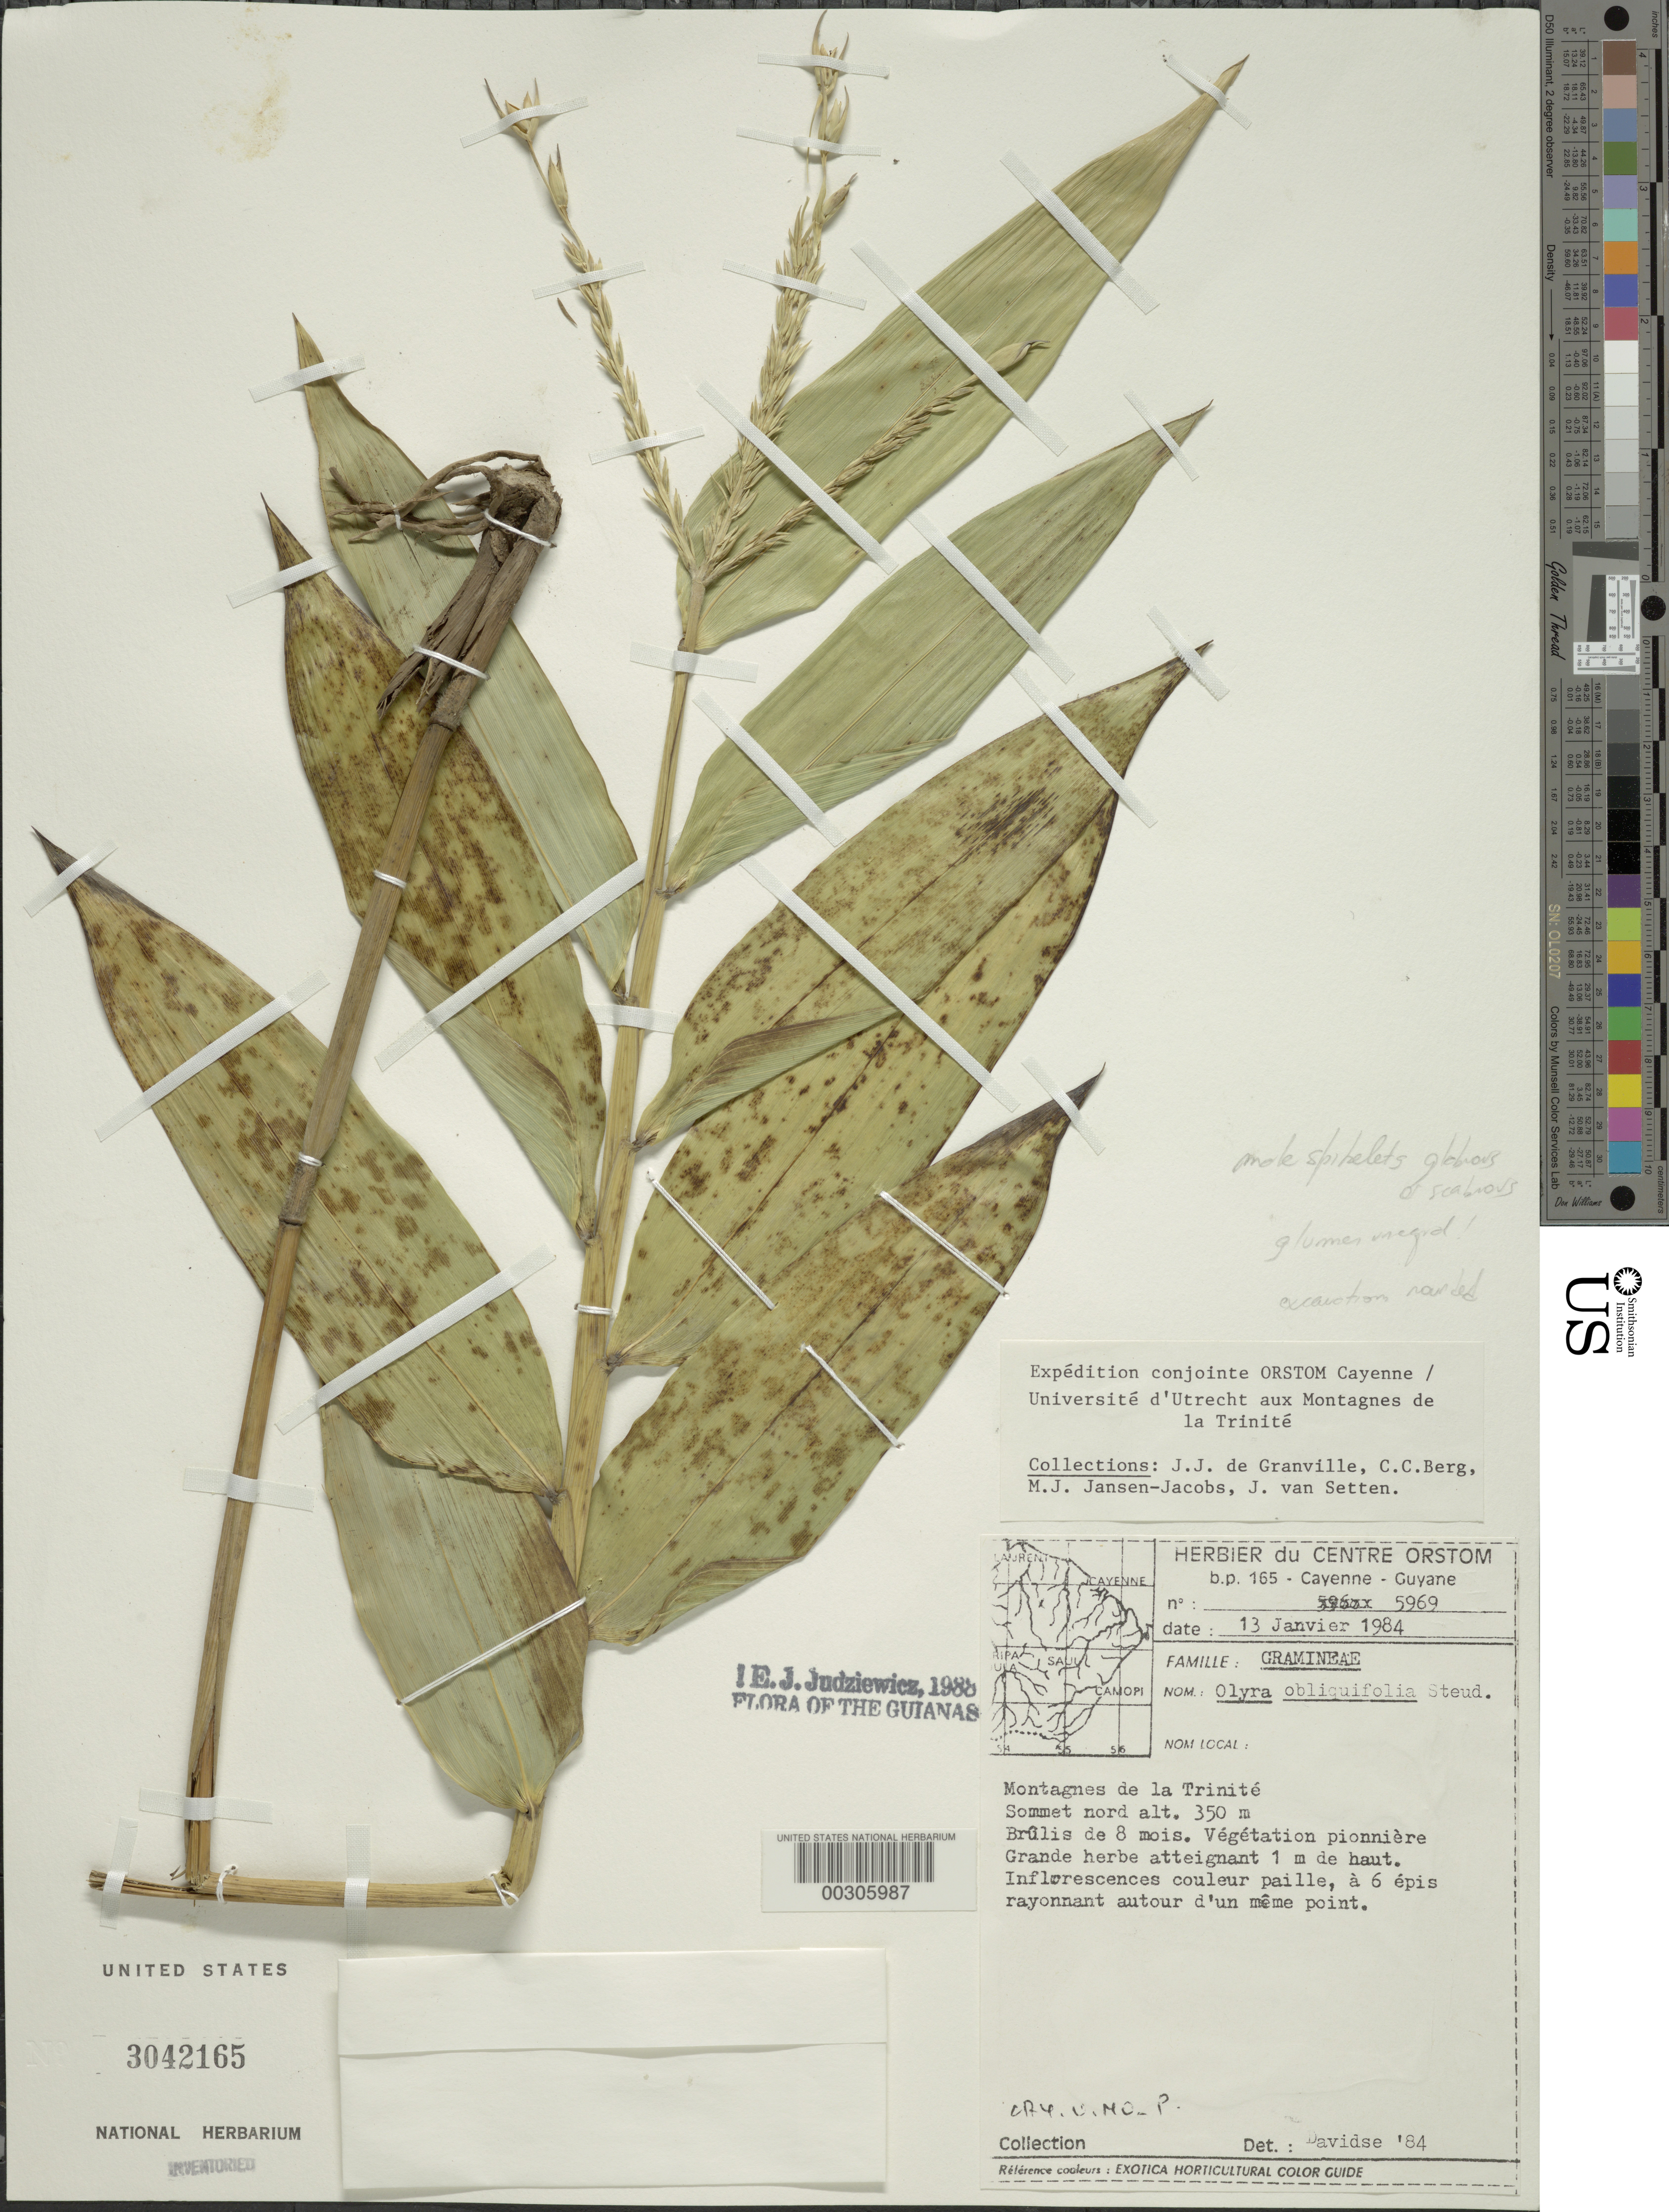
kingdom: Plantae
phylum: Tracheophyta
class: Liliopsida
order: Poales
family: Poaceae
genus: Olyra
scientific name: Olyra obliquifolia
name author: Steud.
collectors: J.-J. de Granville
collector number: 5969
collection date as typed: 13 Jan 1984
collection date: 1984-01-13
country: French Guiana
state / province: Cayenne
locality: Montagnes de la trinite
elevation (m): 350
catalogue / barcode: US 3042165